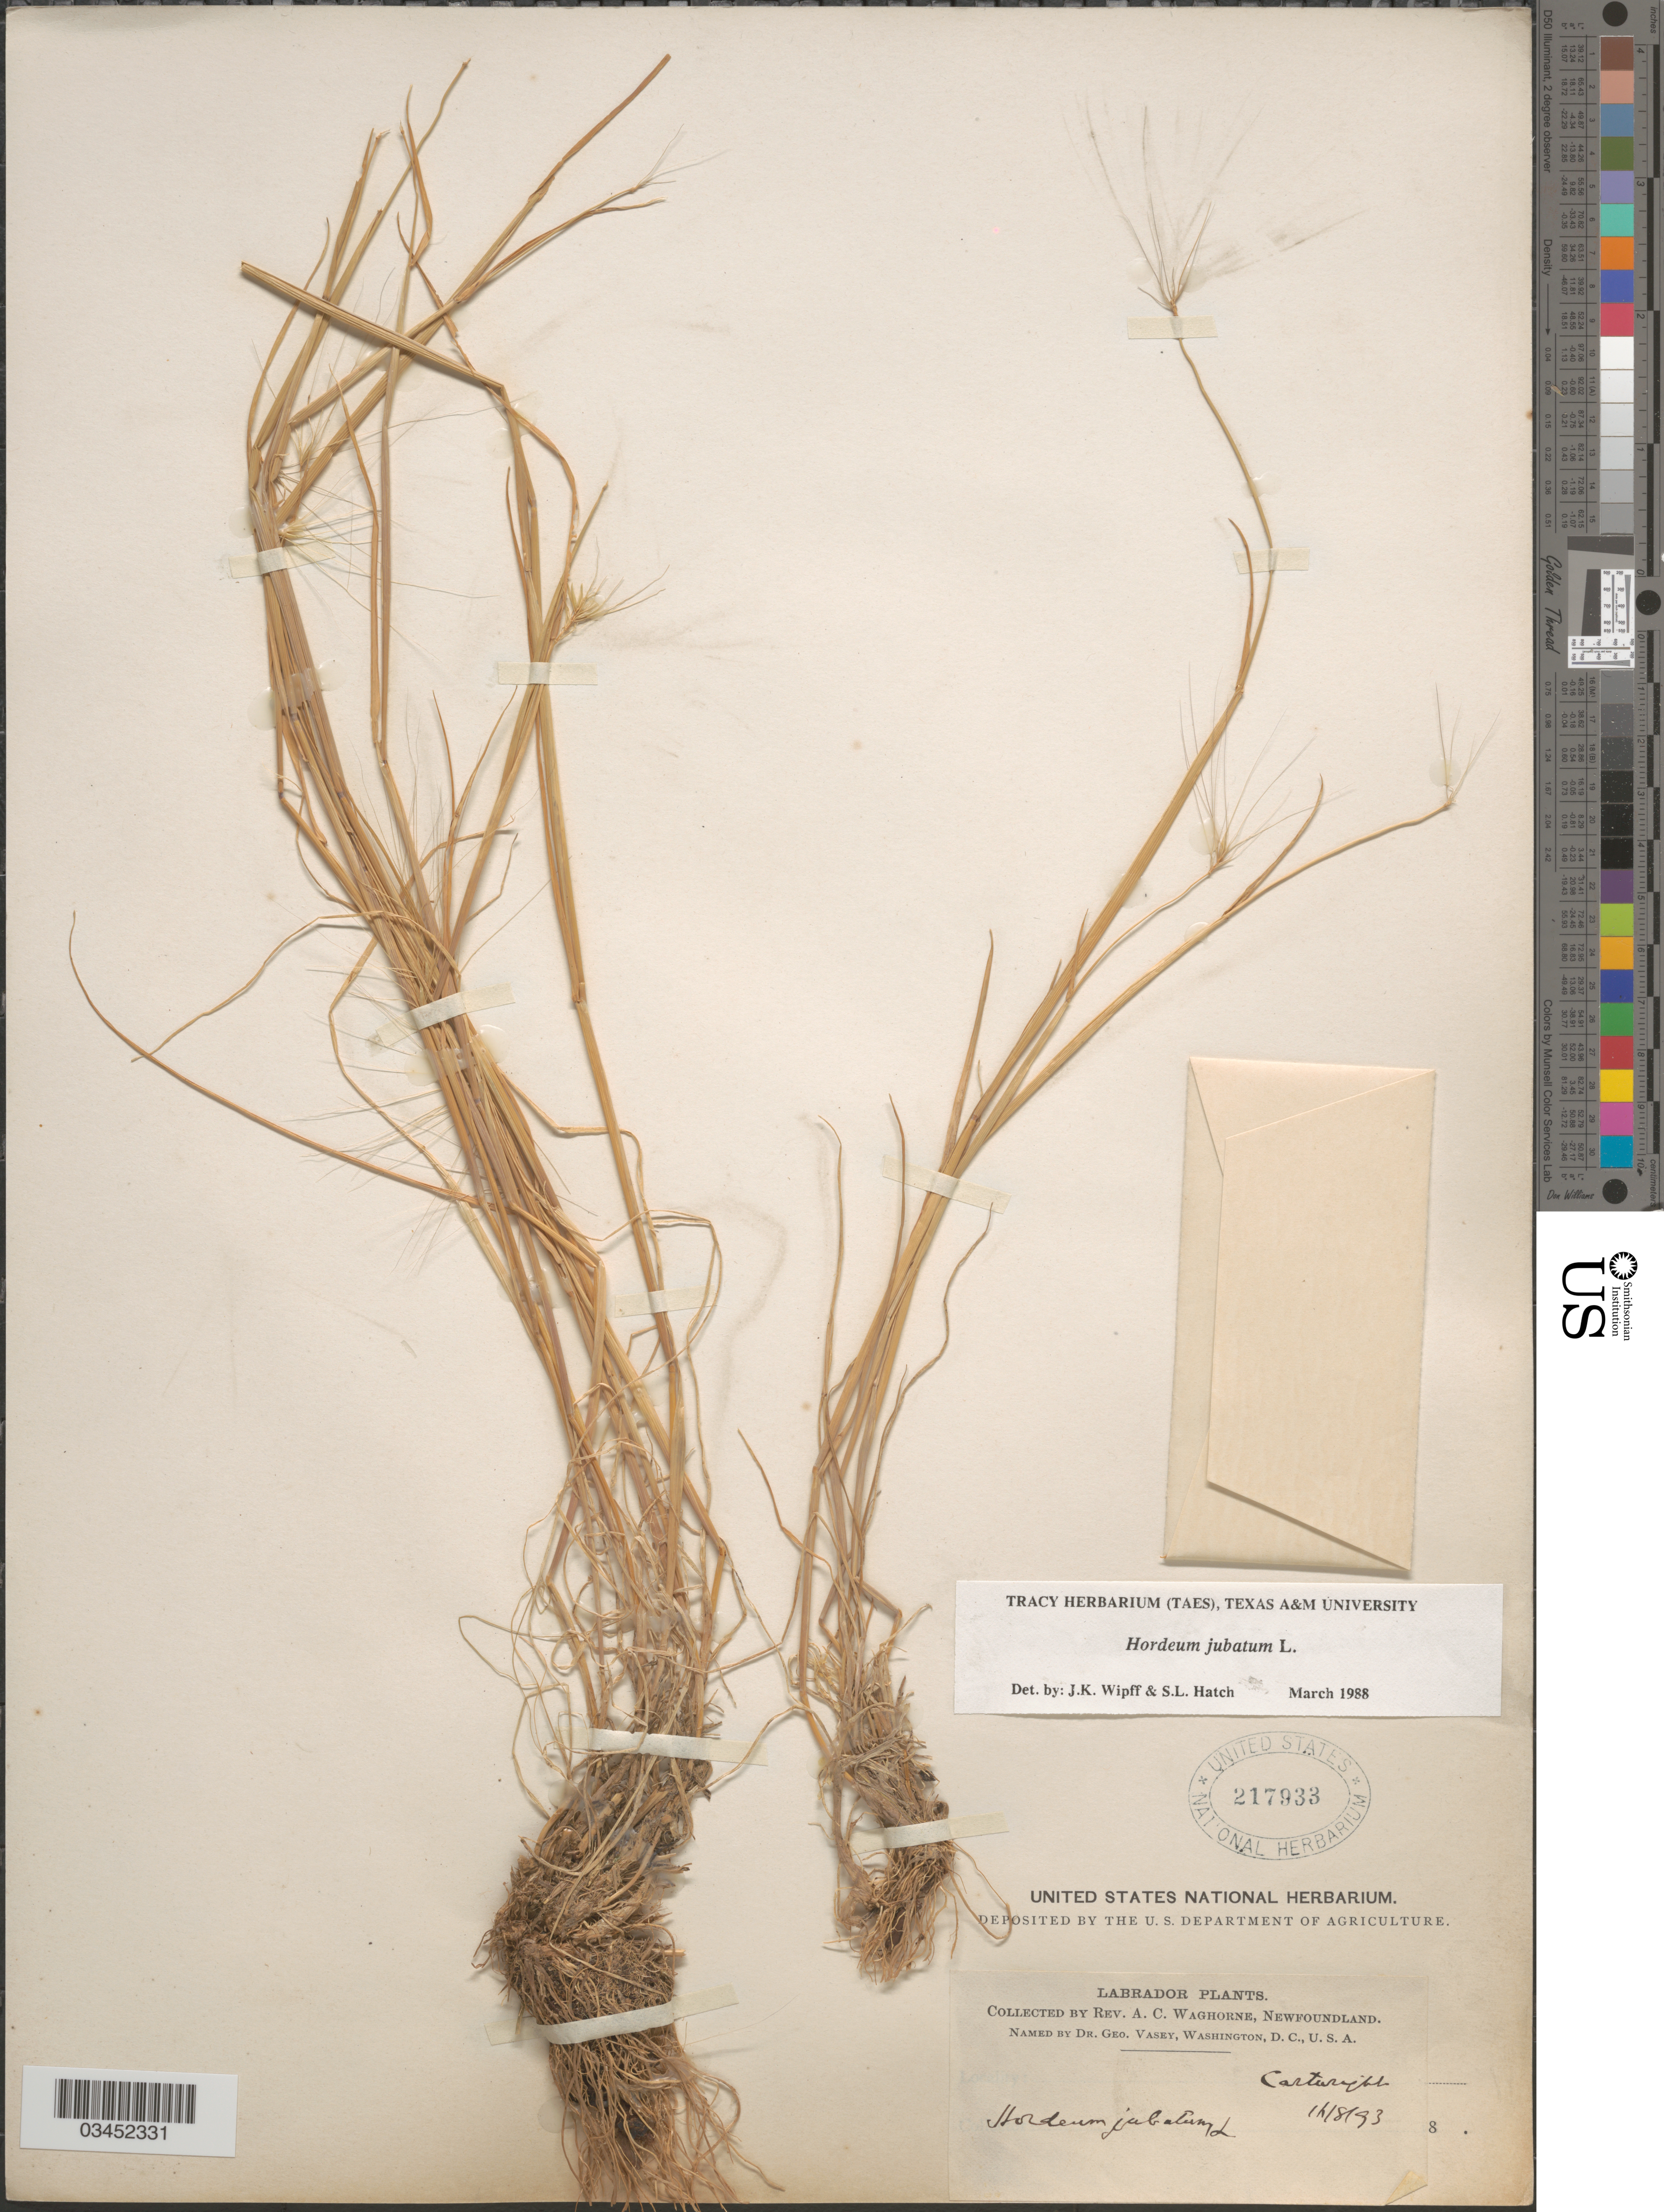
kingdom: Plantae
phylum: Tracheophyta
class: Liliopsida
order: Poales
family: Poaceae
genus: Hordeum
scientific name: Hordeum jubatum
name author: L.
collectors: A. Waghorne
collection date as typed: Transcribed d/m/y: 14/8/93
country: Canada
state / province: Newfoundland and Labrador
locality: Labrador. Cartwright.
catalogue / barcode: US 217933